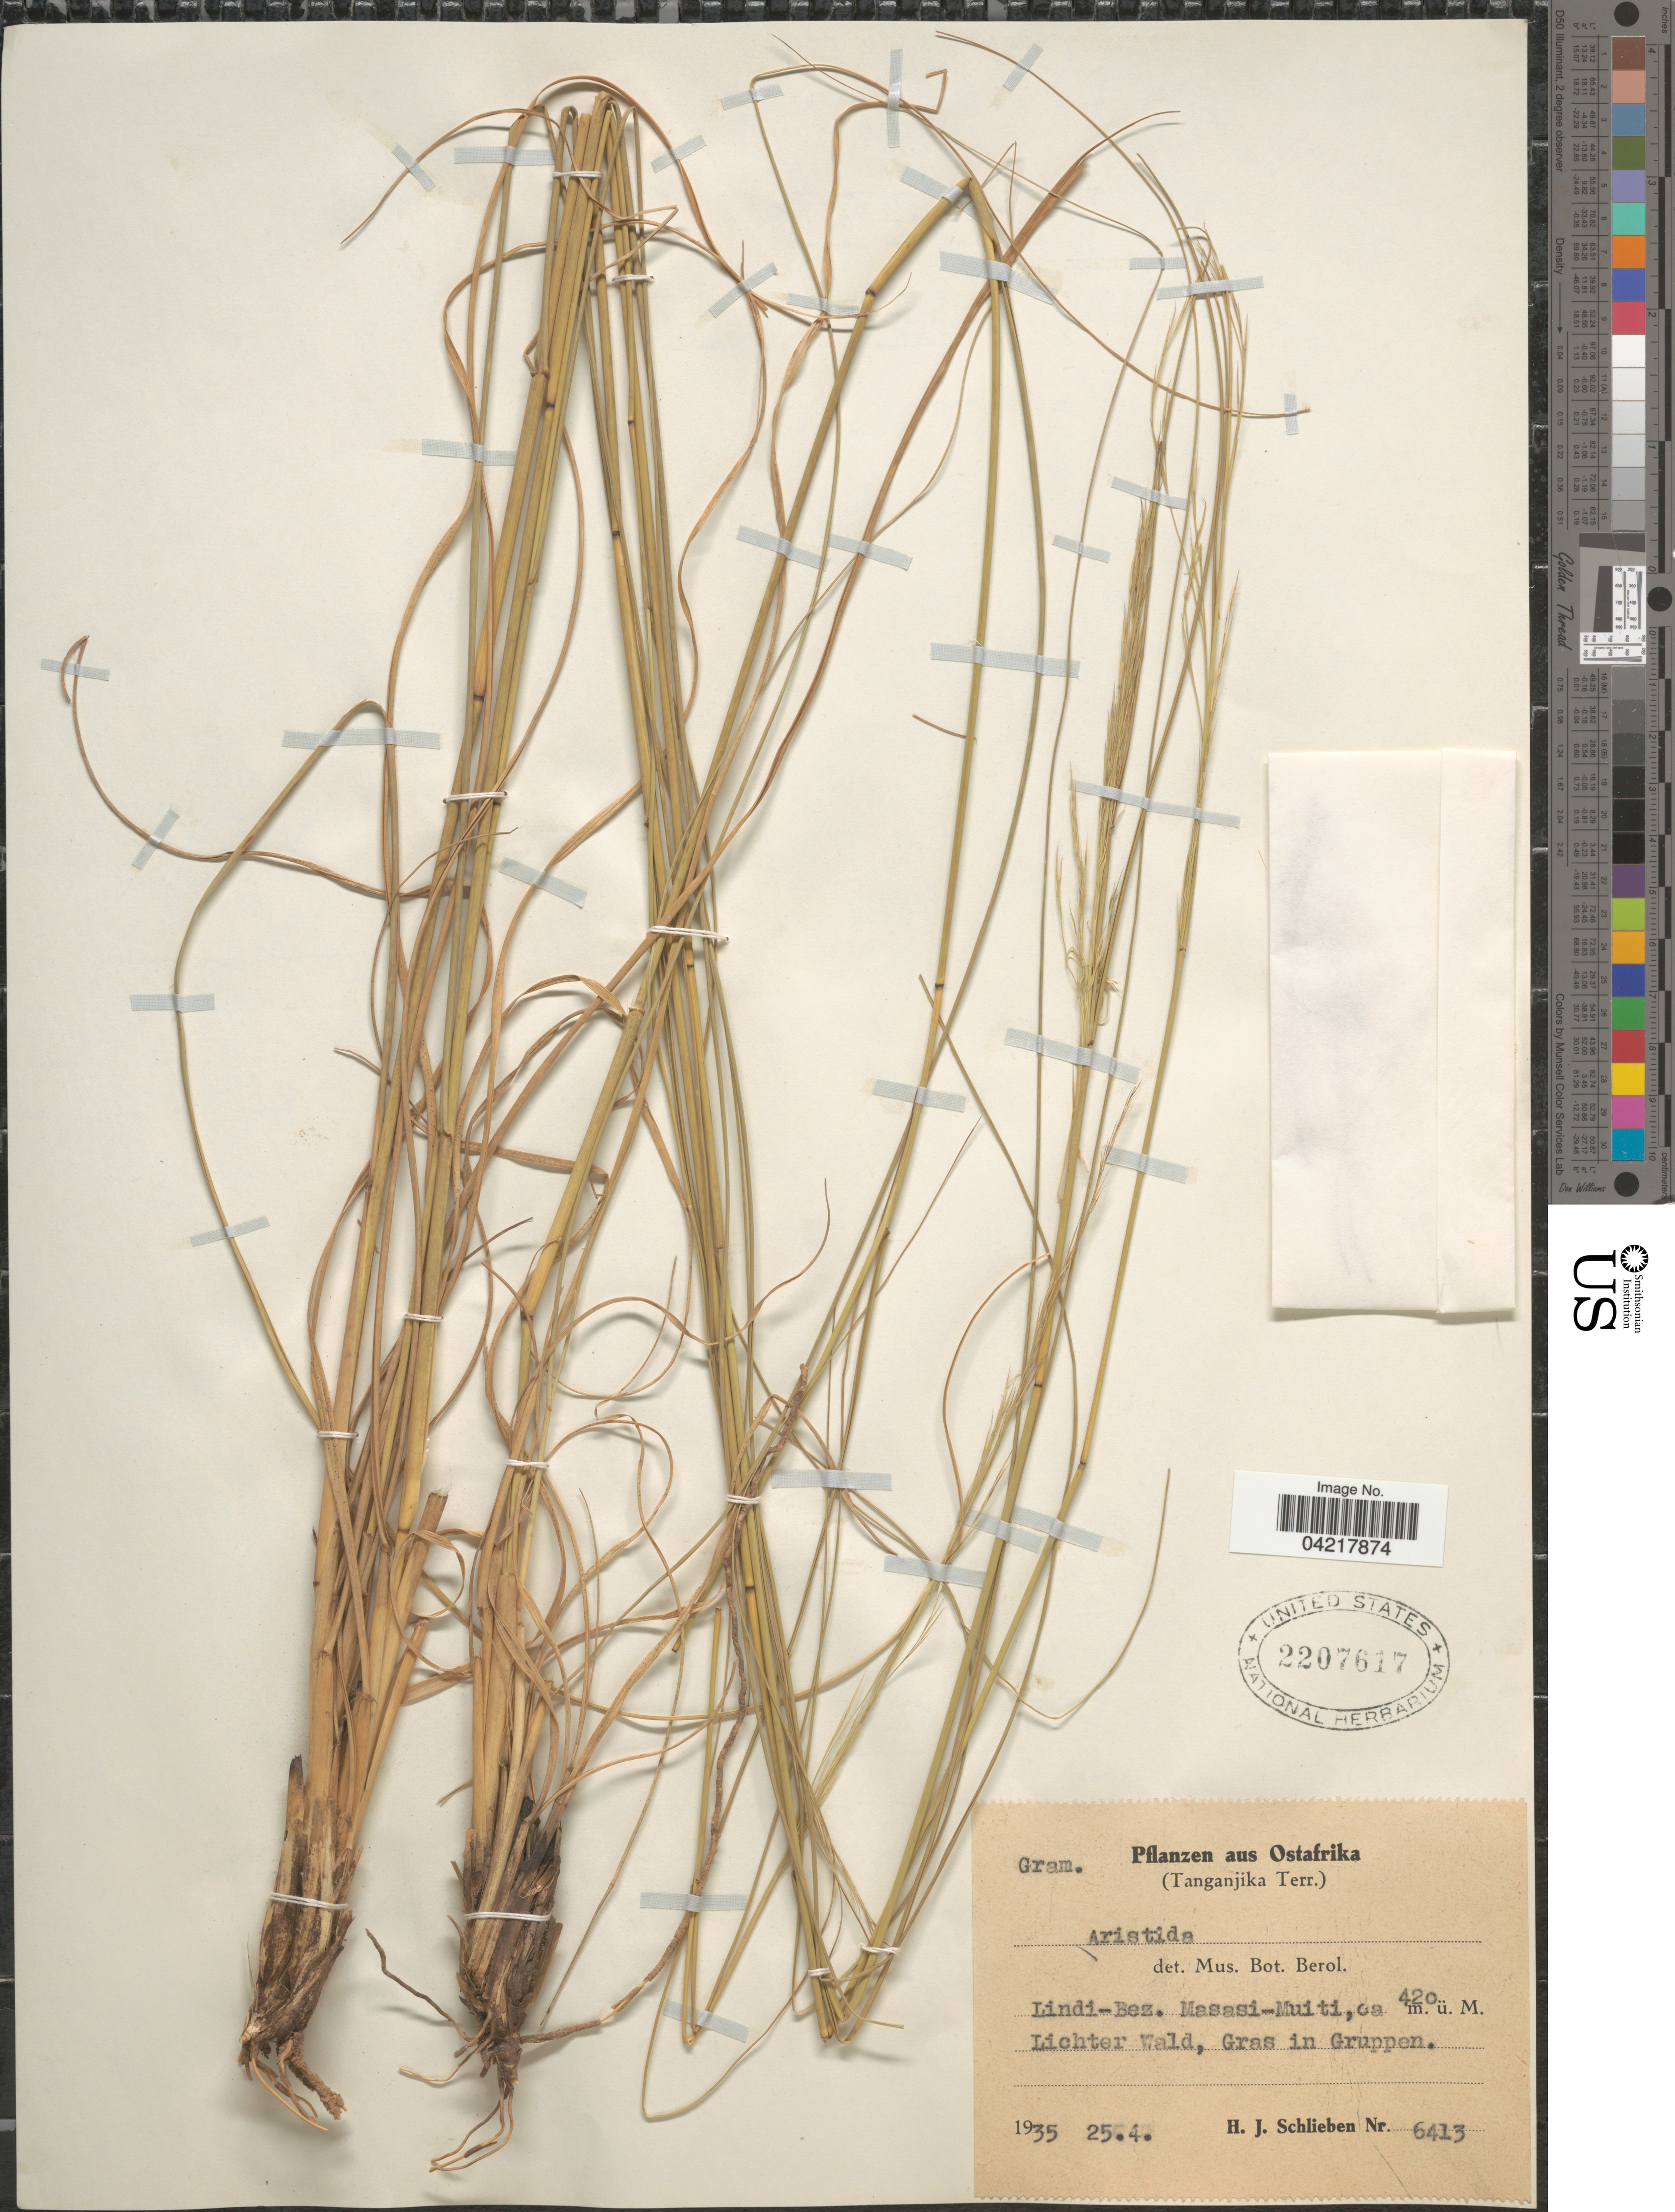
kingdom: Plantae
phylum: Tracheophyta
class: Liliopsida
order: Poales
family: Poaceae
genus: Aristida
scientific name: Aristida sp.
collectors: H. J. Schlieben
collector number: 6413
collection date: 1935-04-25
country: Tanzania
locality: Ostafrika. (Tanganjika Terr.). Lindi-Bez. Masasi-Muiti, Lichter Wald, Gras in Gruppen.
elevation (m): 420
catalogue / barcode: US 2207617